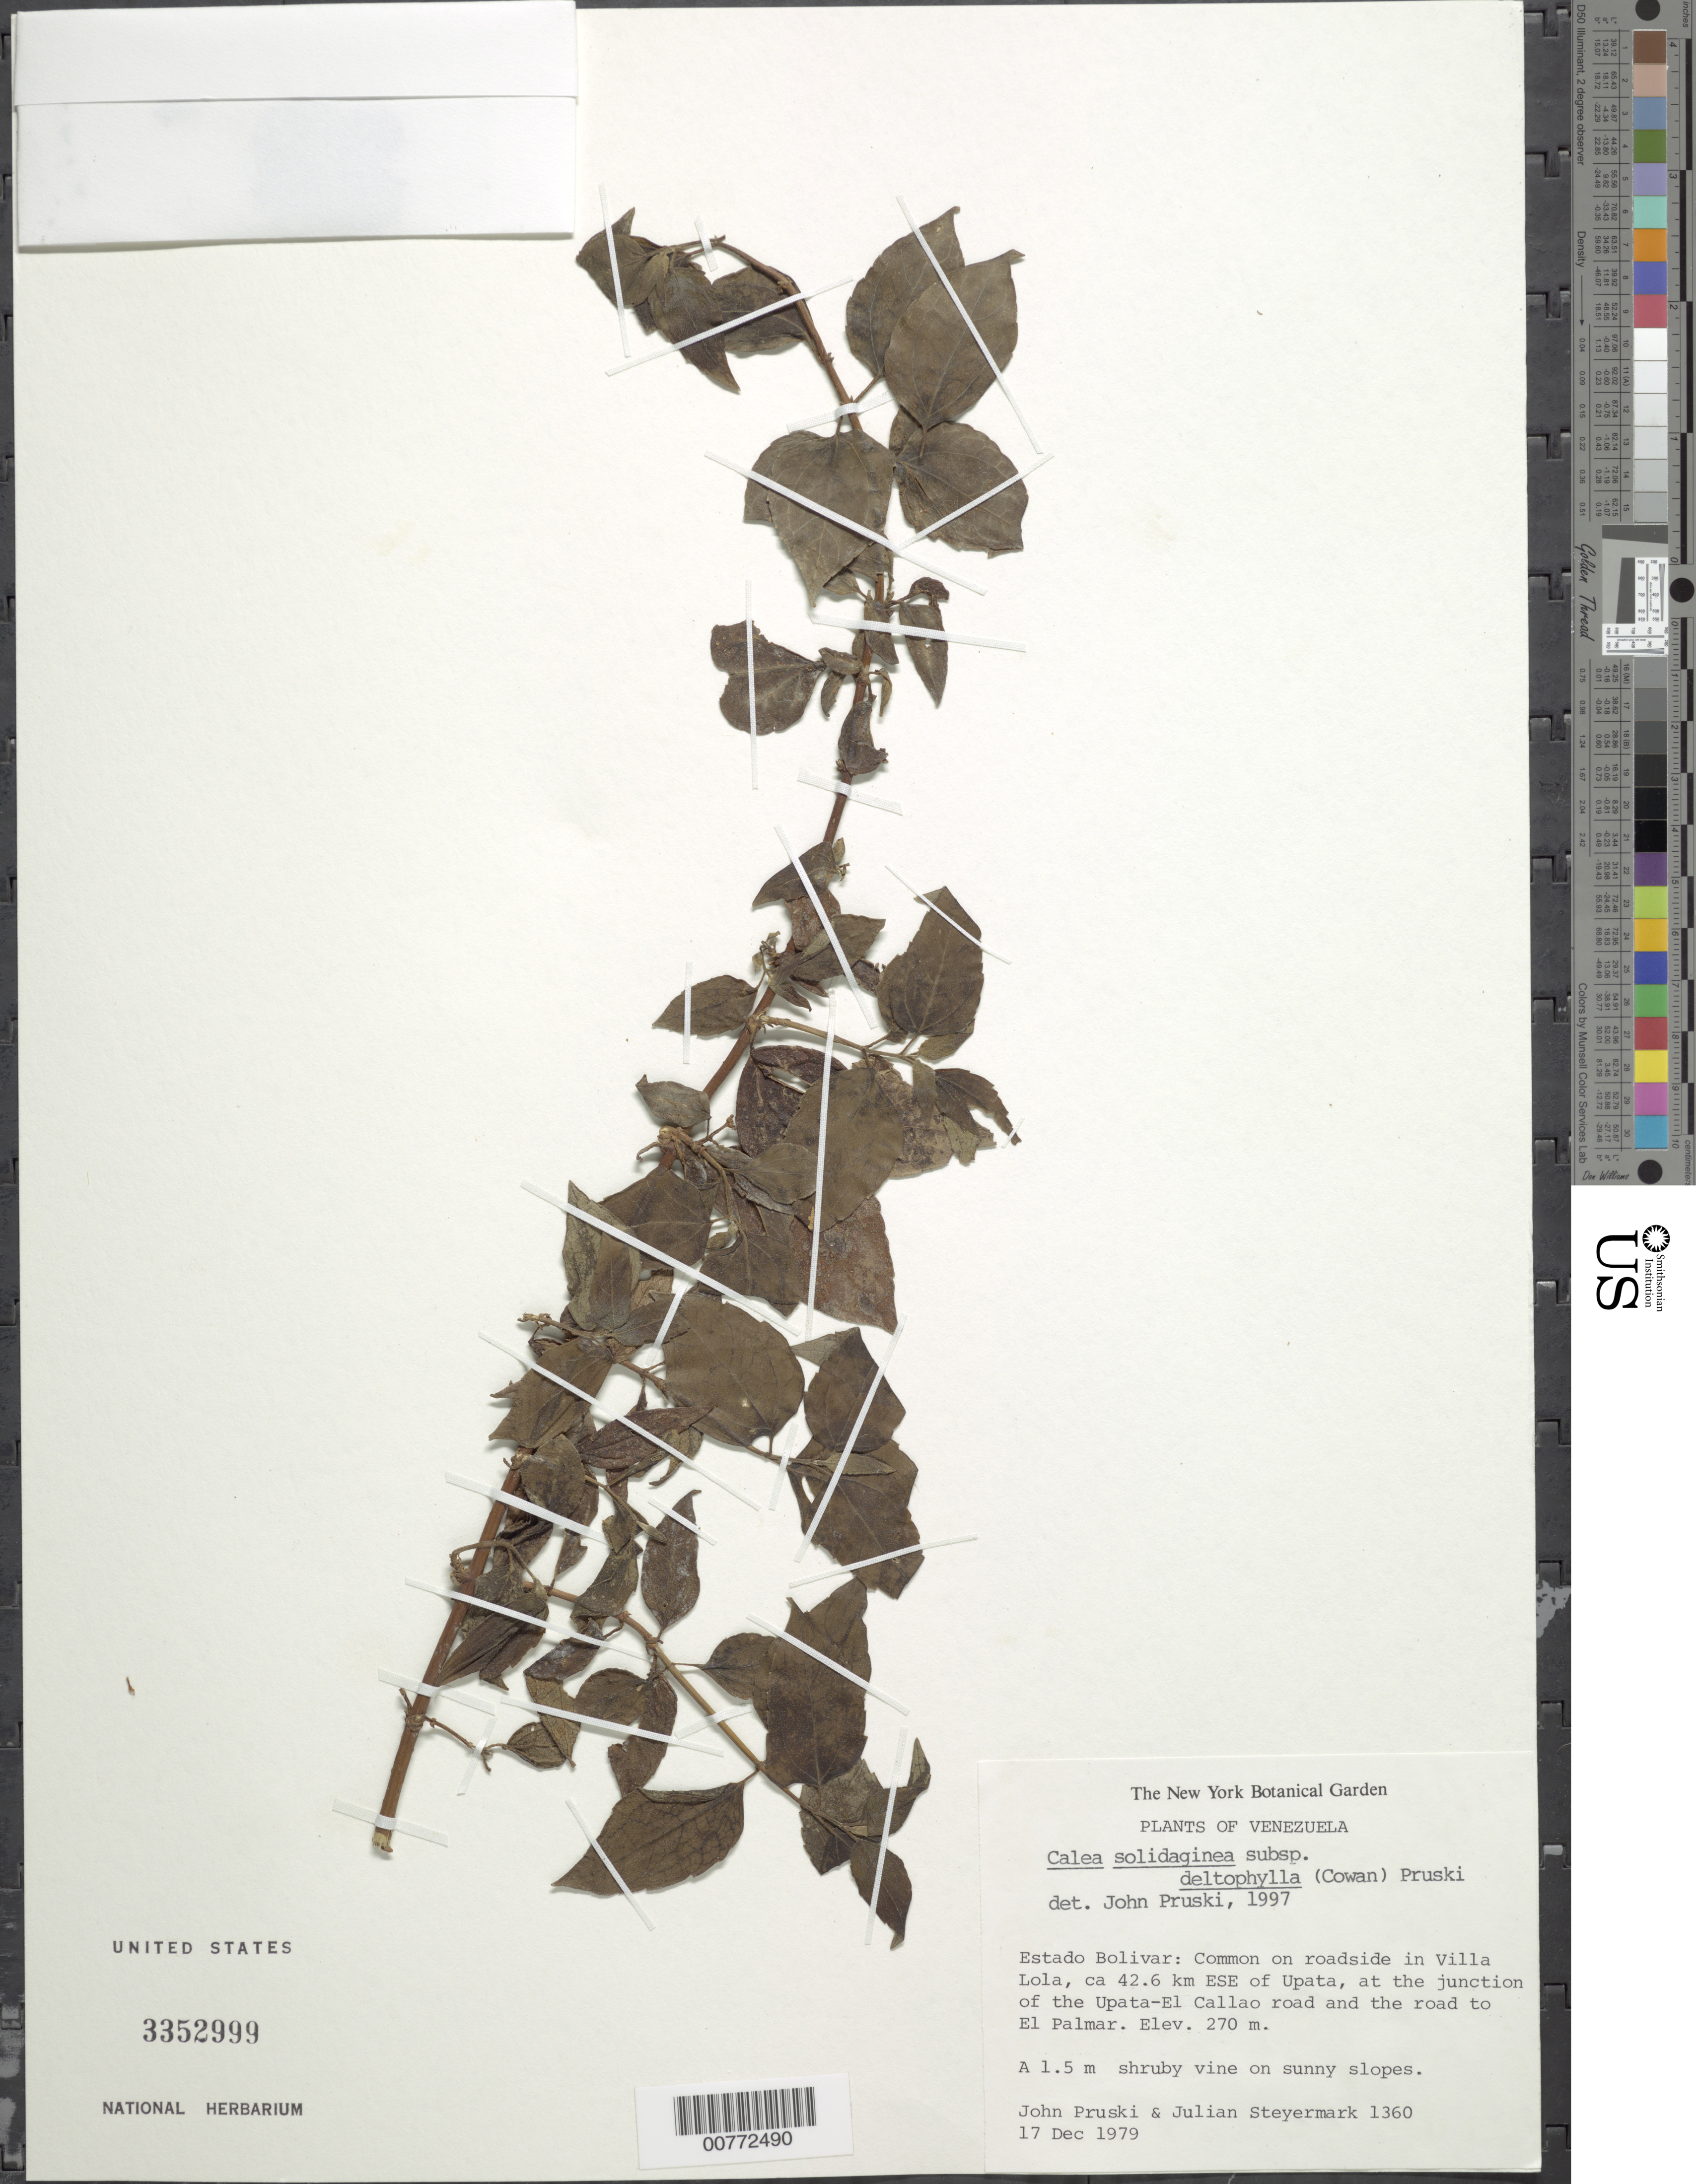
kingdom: Plantae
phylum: Tracheophyta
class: Magnoliopsida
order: Asterales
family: Asteraceae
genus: Calea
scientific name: Calea solidaginea subsp. deltophylla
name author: (R.S. Cowan) Pruski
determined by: Pruski, J. F.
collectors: J. F. Pruski & J. Steyermark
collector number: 1360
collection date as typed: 17-Dec-79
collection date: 1979-12-17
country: Venezuela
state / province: Bolívar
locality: Villa Lola, ca 42.6 km ESE of Upata, at junction of Upata-El Callao rd and rd to El Palmar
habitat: Along roadside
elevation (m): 270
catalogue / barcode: US 3352999